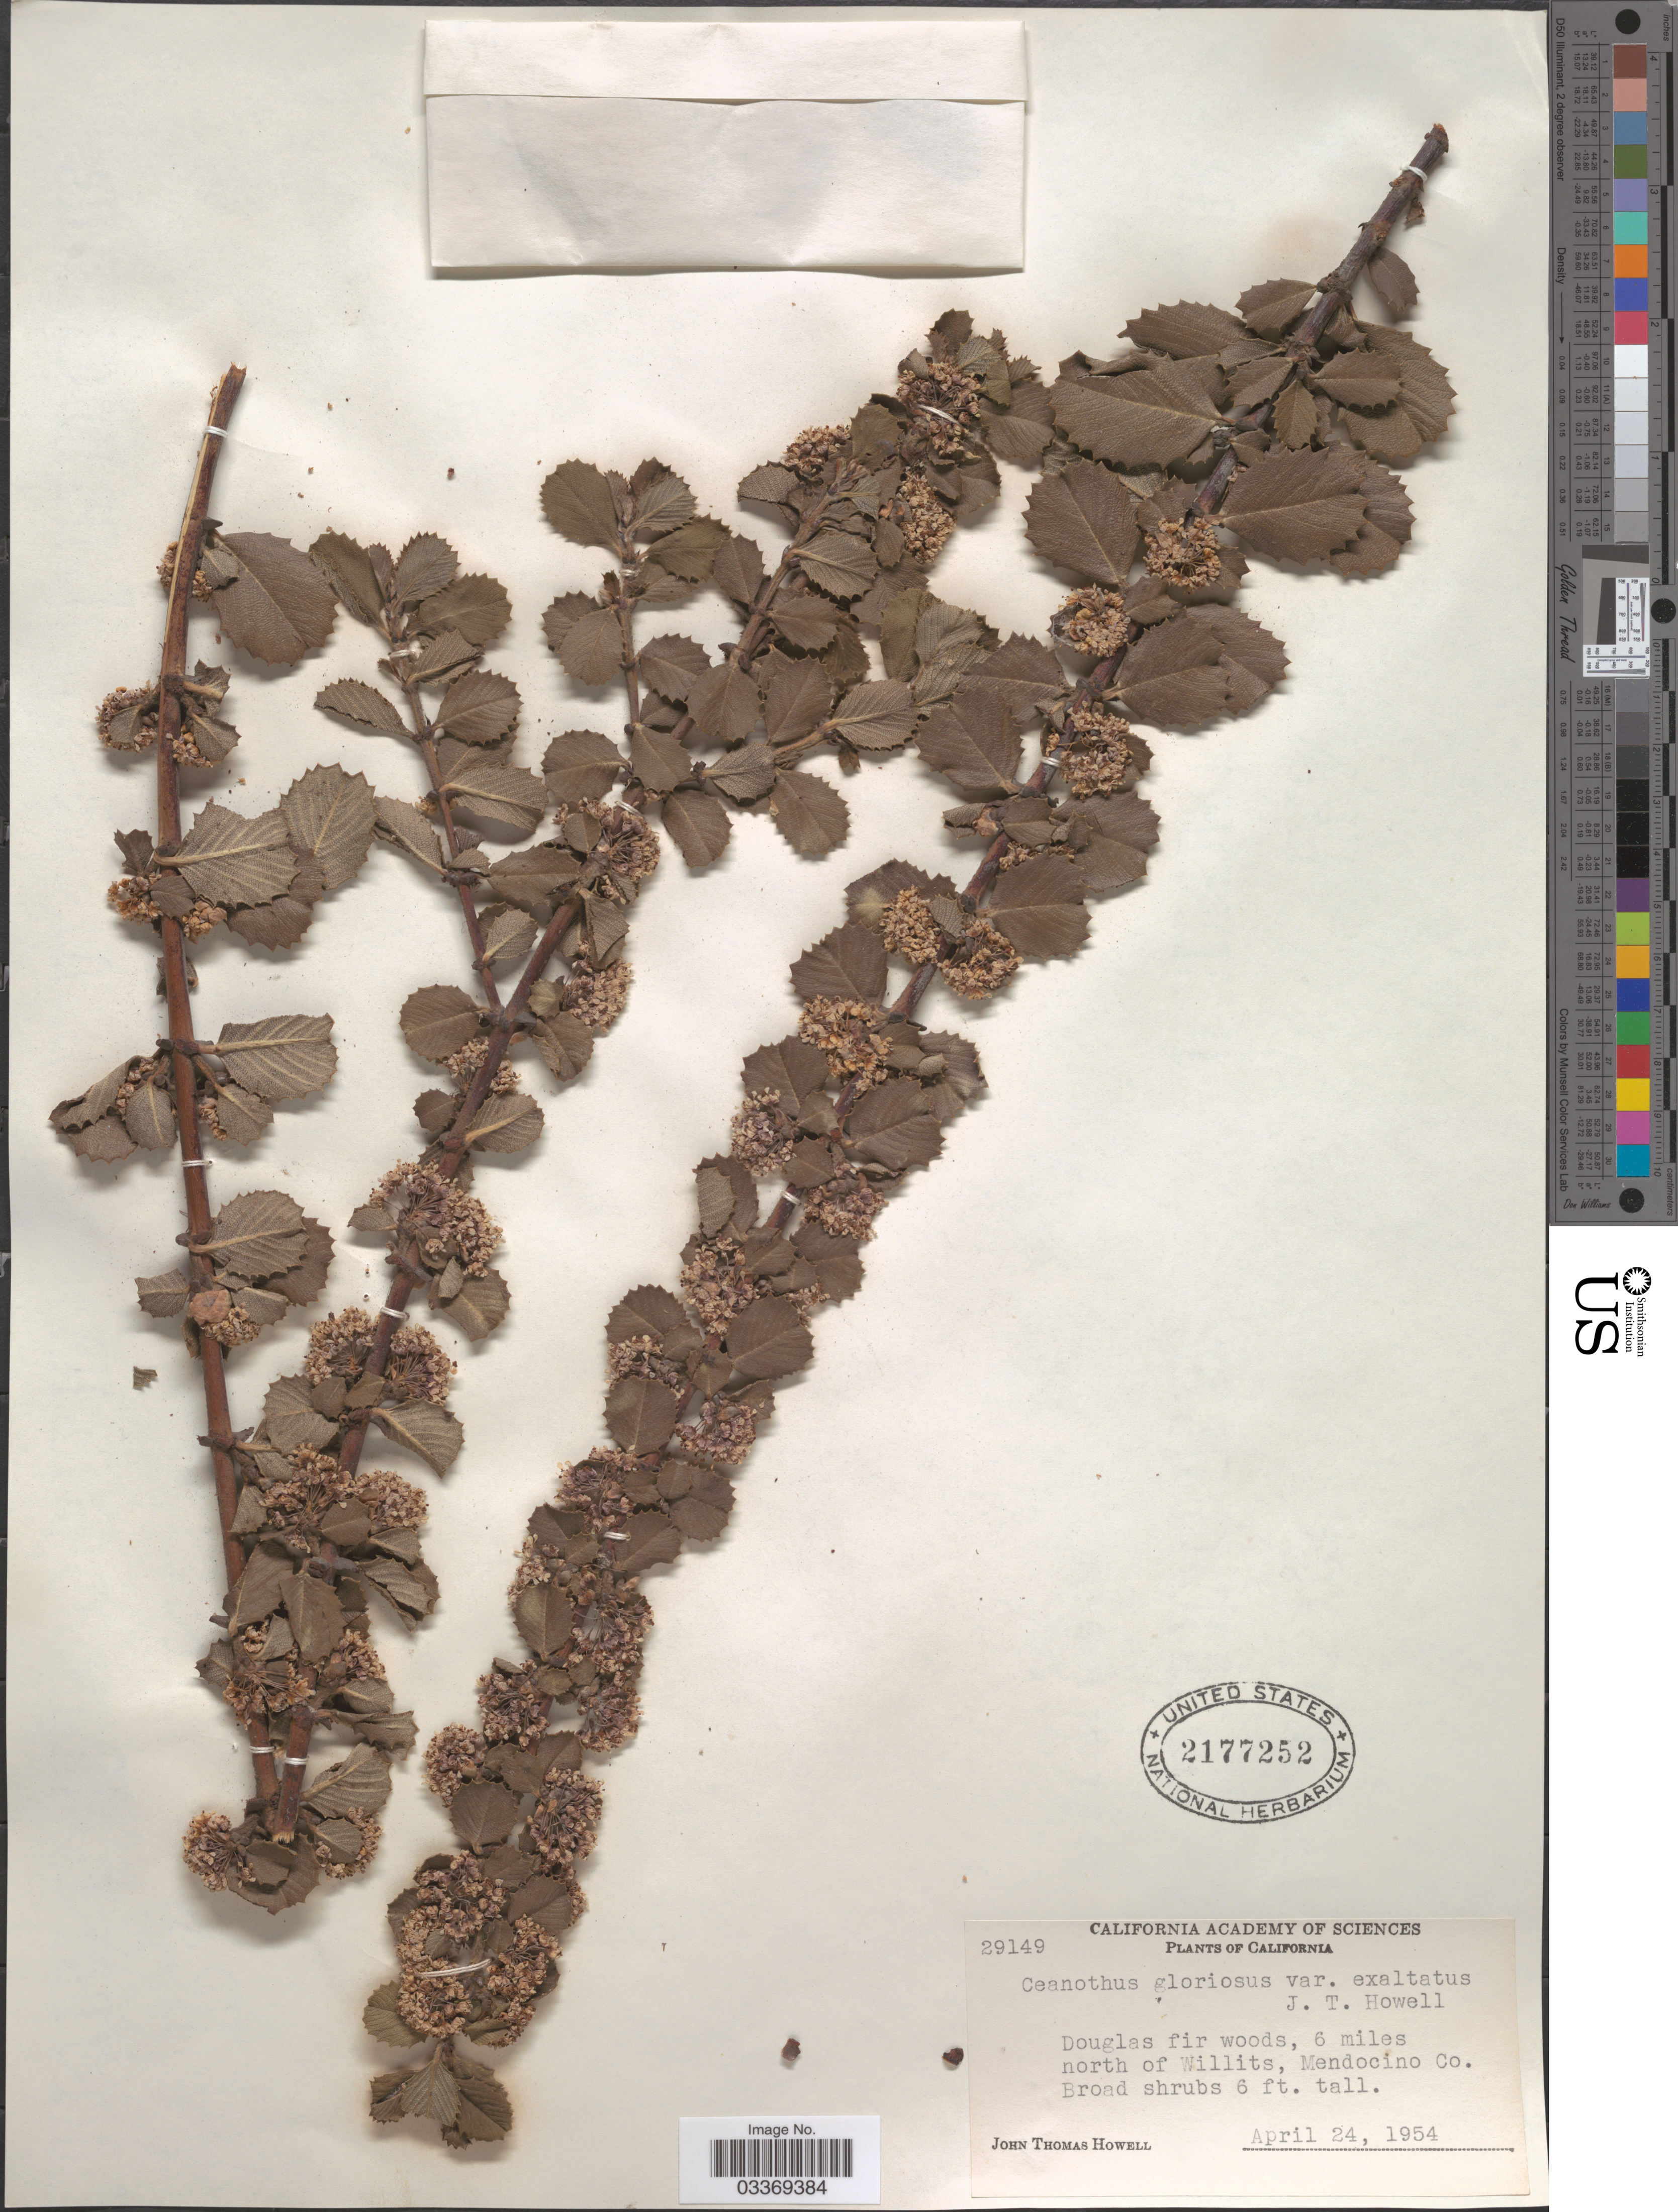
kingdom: Plantae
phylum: Tracheophyta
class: Magnoliopsida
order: Rosales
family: Rhamnaceae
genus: Ceanothus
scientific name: Ceanothus gloriosus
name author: J.T. Howell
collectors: J. T. Howell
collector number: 29149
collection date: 1954-04-24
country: United States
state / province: California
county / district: Mendocino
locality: Douglas fir woods, 6 miles north of Willits, Mendocino Co.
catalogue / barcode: US 2177252